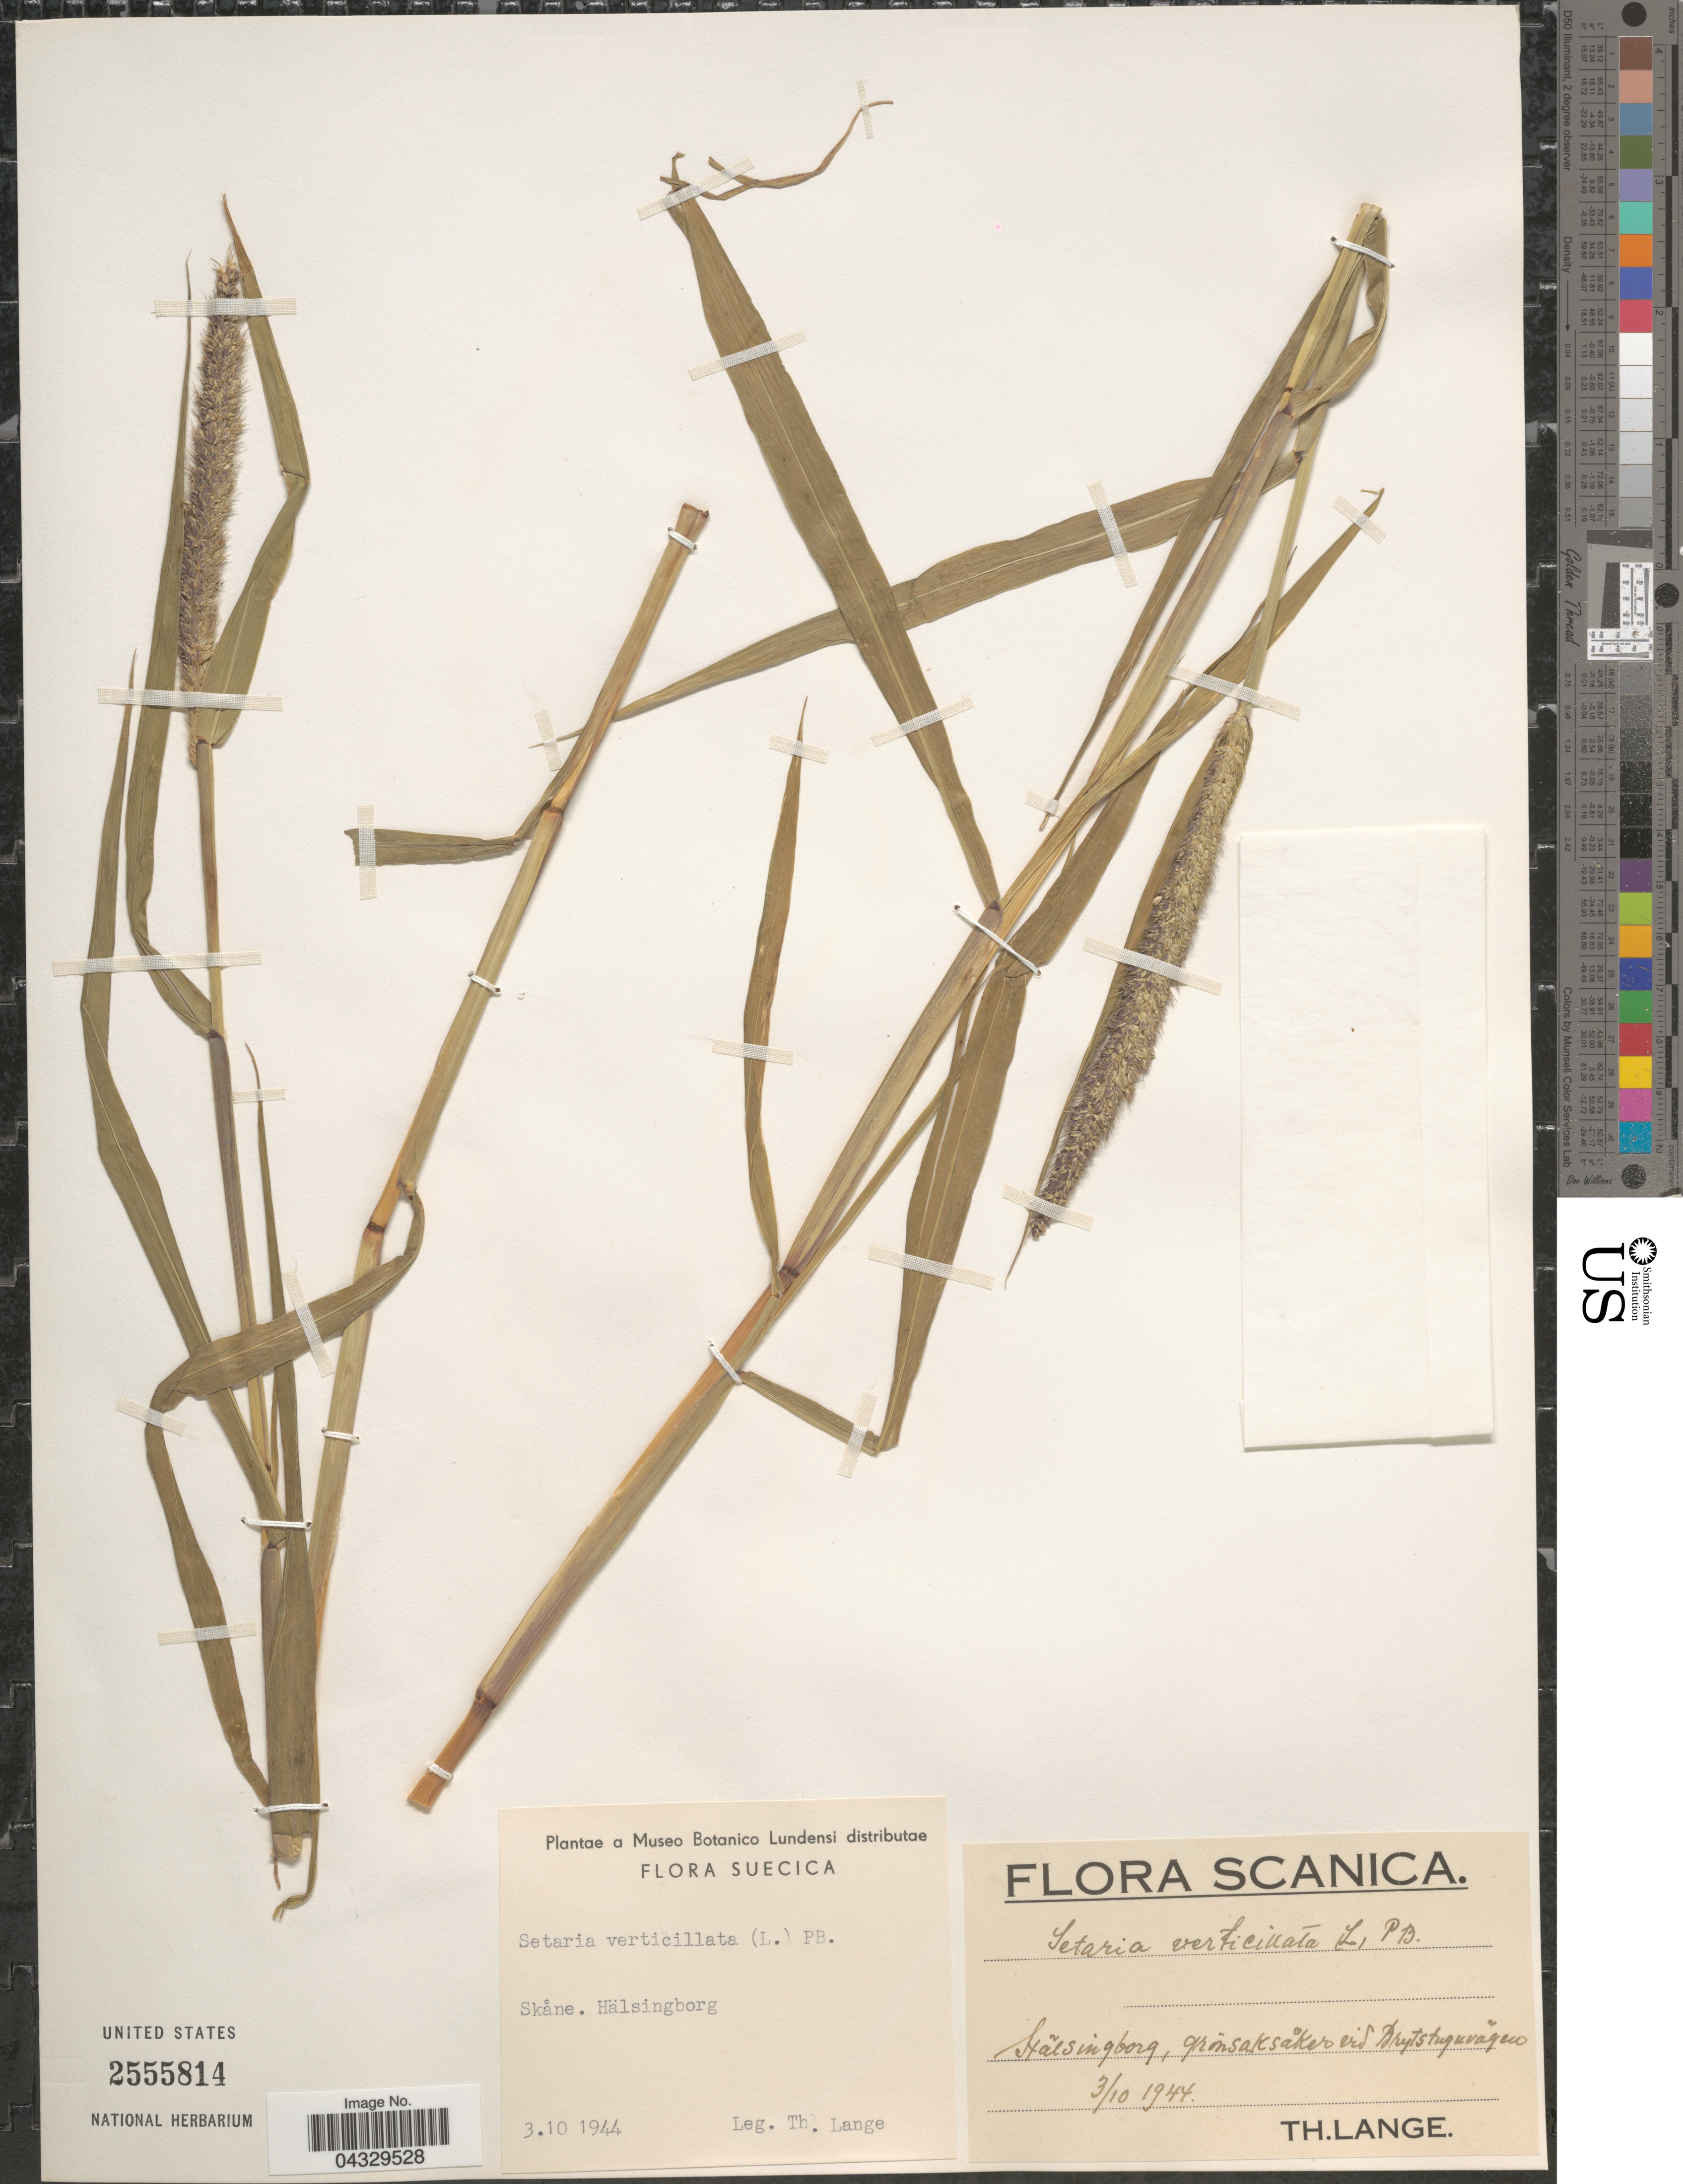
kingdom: Plantae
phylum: Tracheophyta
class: Liliopsida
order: Poales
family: Poaceae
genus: Setaria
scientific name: Setaria verticillata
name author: (L.) P. Beauv.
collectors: T. Lange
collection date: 1944-10-03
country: Sweden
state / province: Skåne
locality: Suecica. Hälsingborg.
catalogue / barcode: US 2555814